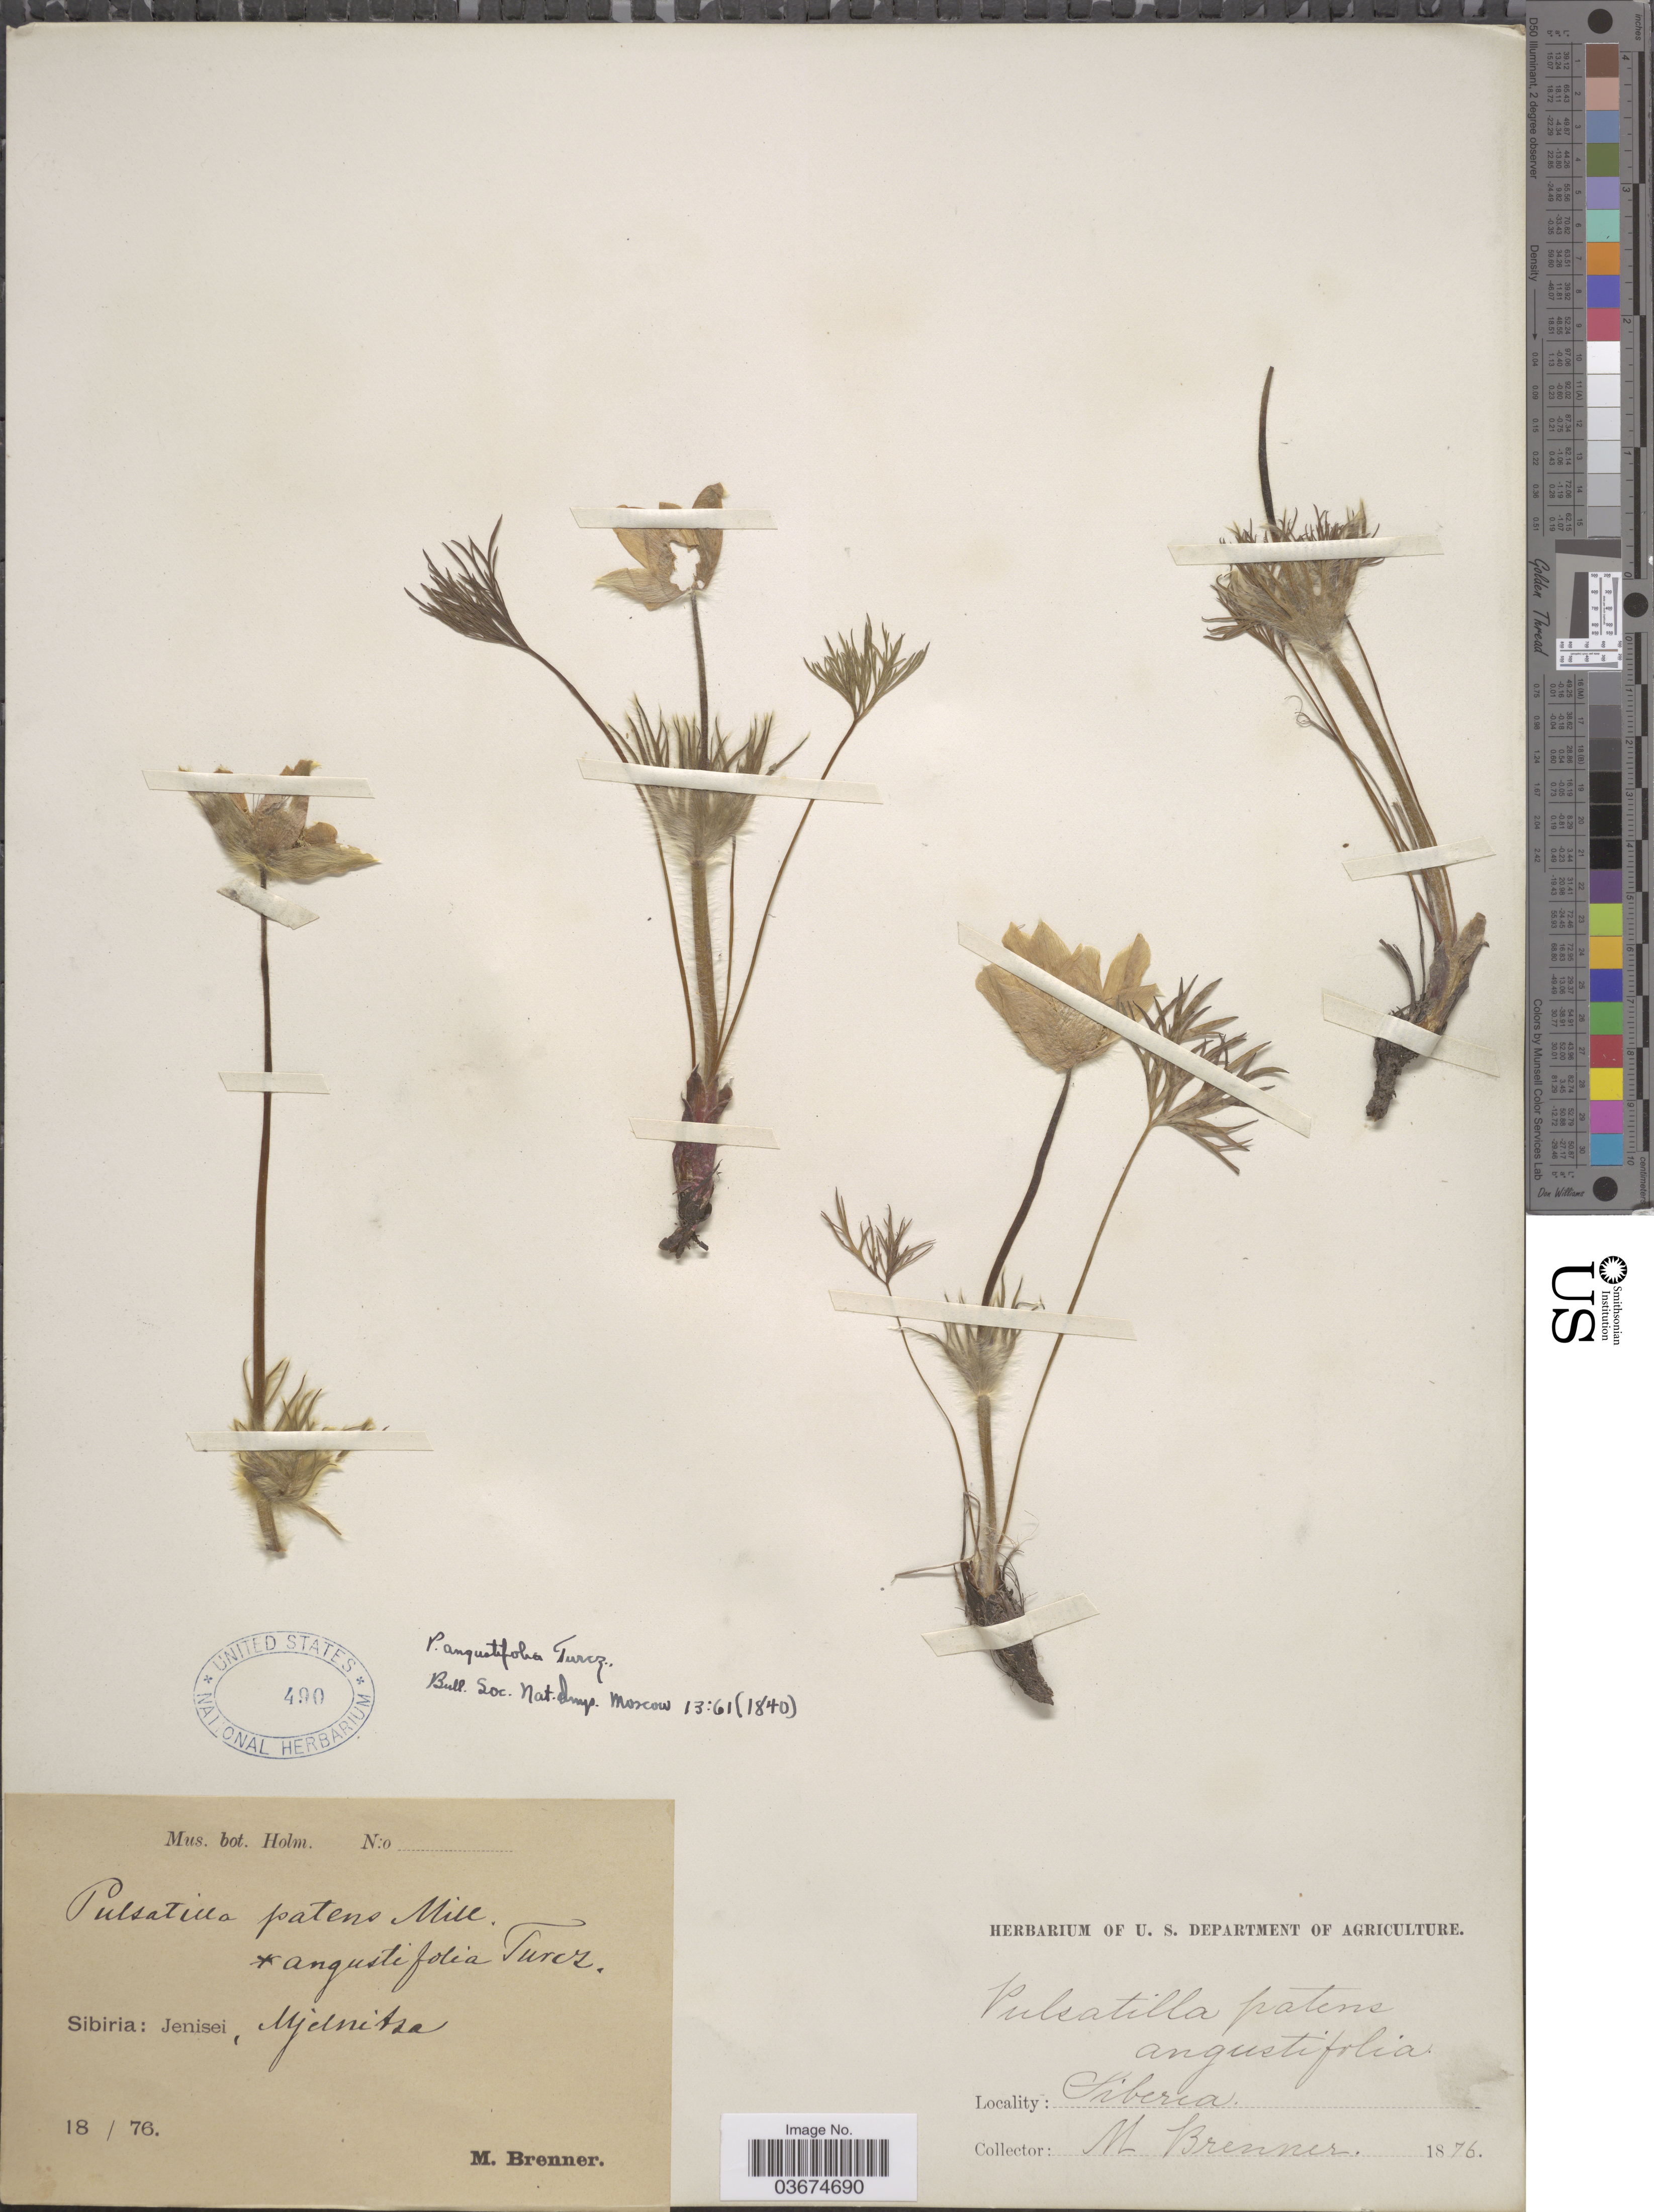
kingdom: Plantae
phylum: Tracheophyta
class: Magnoliopsida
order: Ranunculales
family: Ranunculaceae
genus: Pulsatilla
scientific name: Pulsatilla patens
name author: (L.) Mill.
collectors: M. Brenner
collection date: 1876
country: Russian Federation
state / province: Irkutsk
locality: Sibiria: Jenisei, Mjernitza (Melnitsa)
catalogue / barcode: US 490